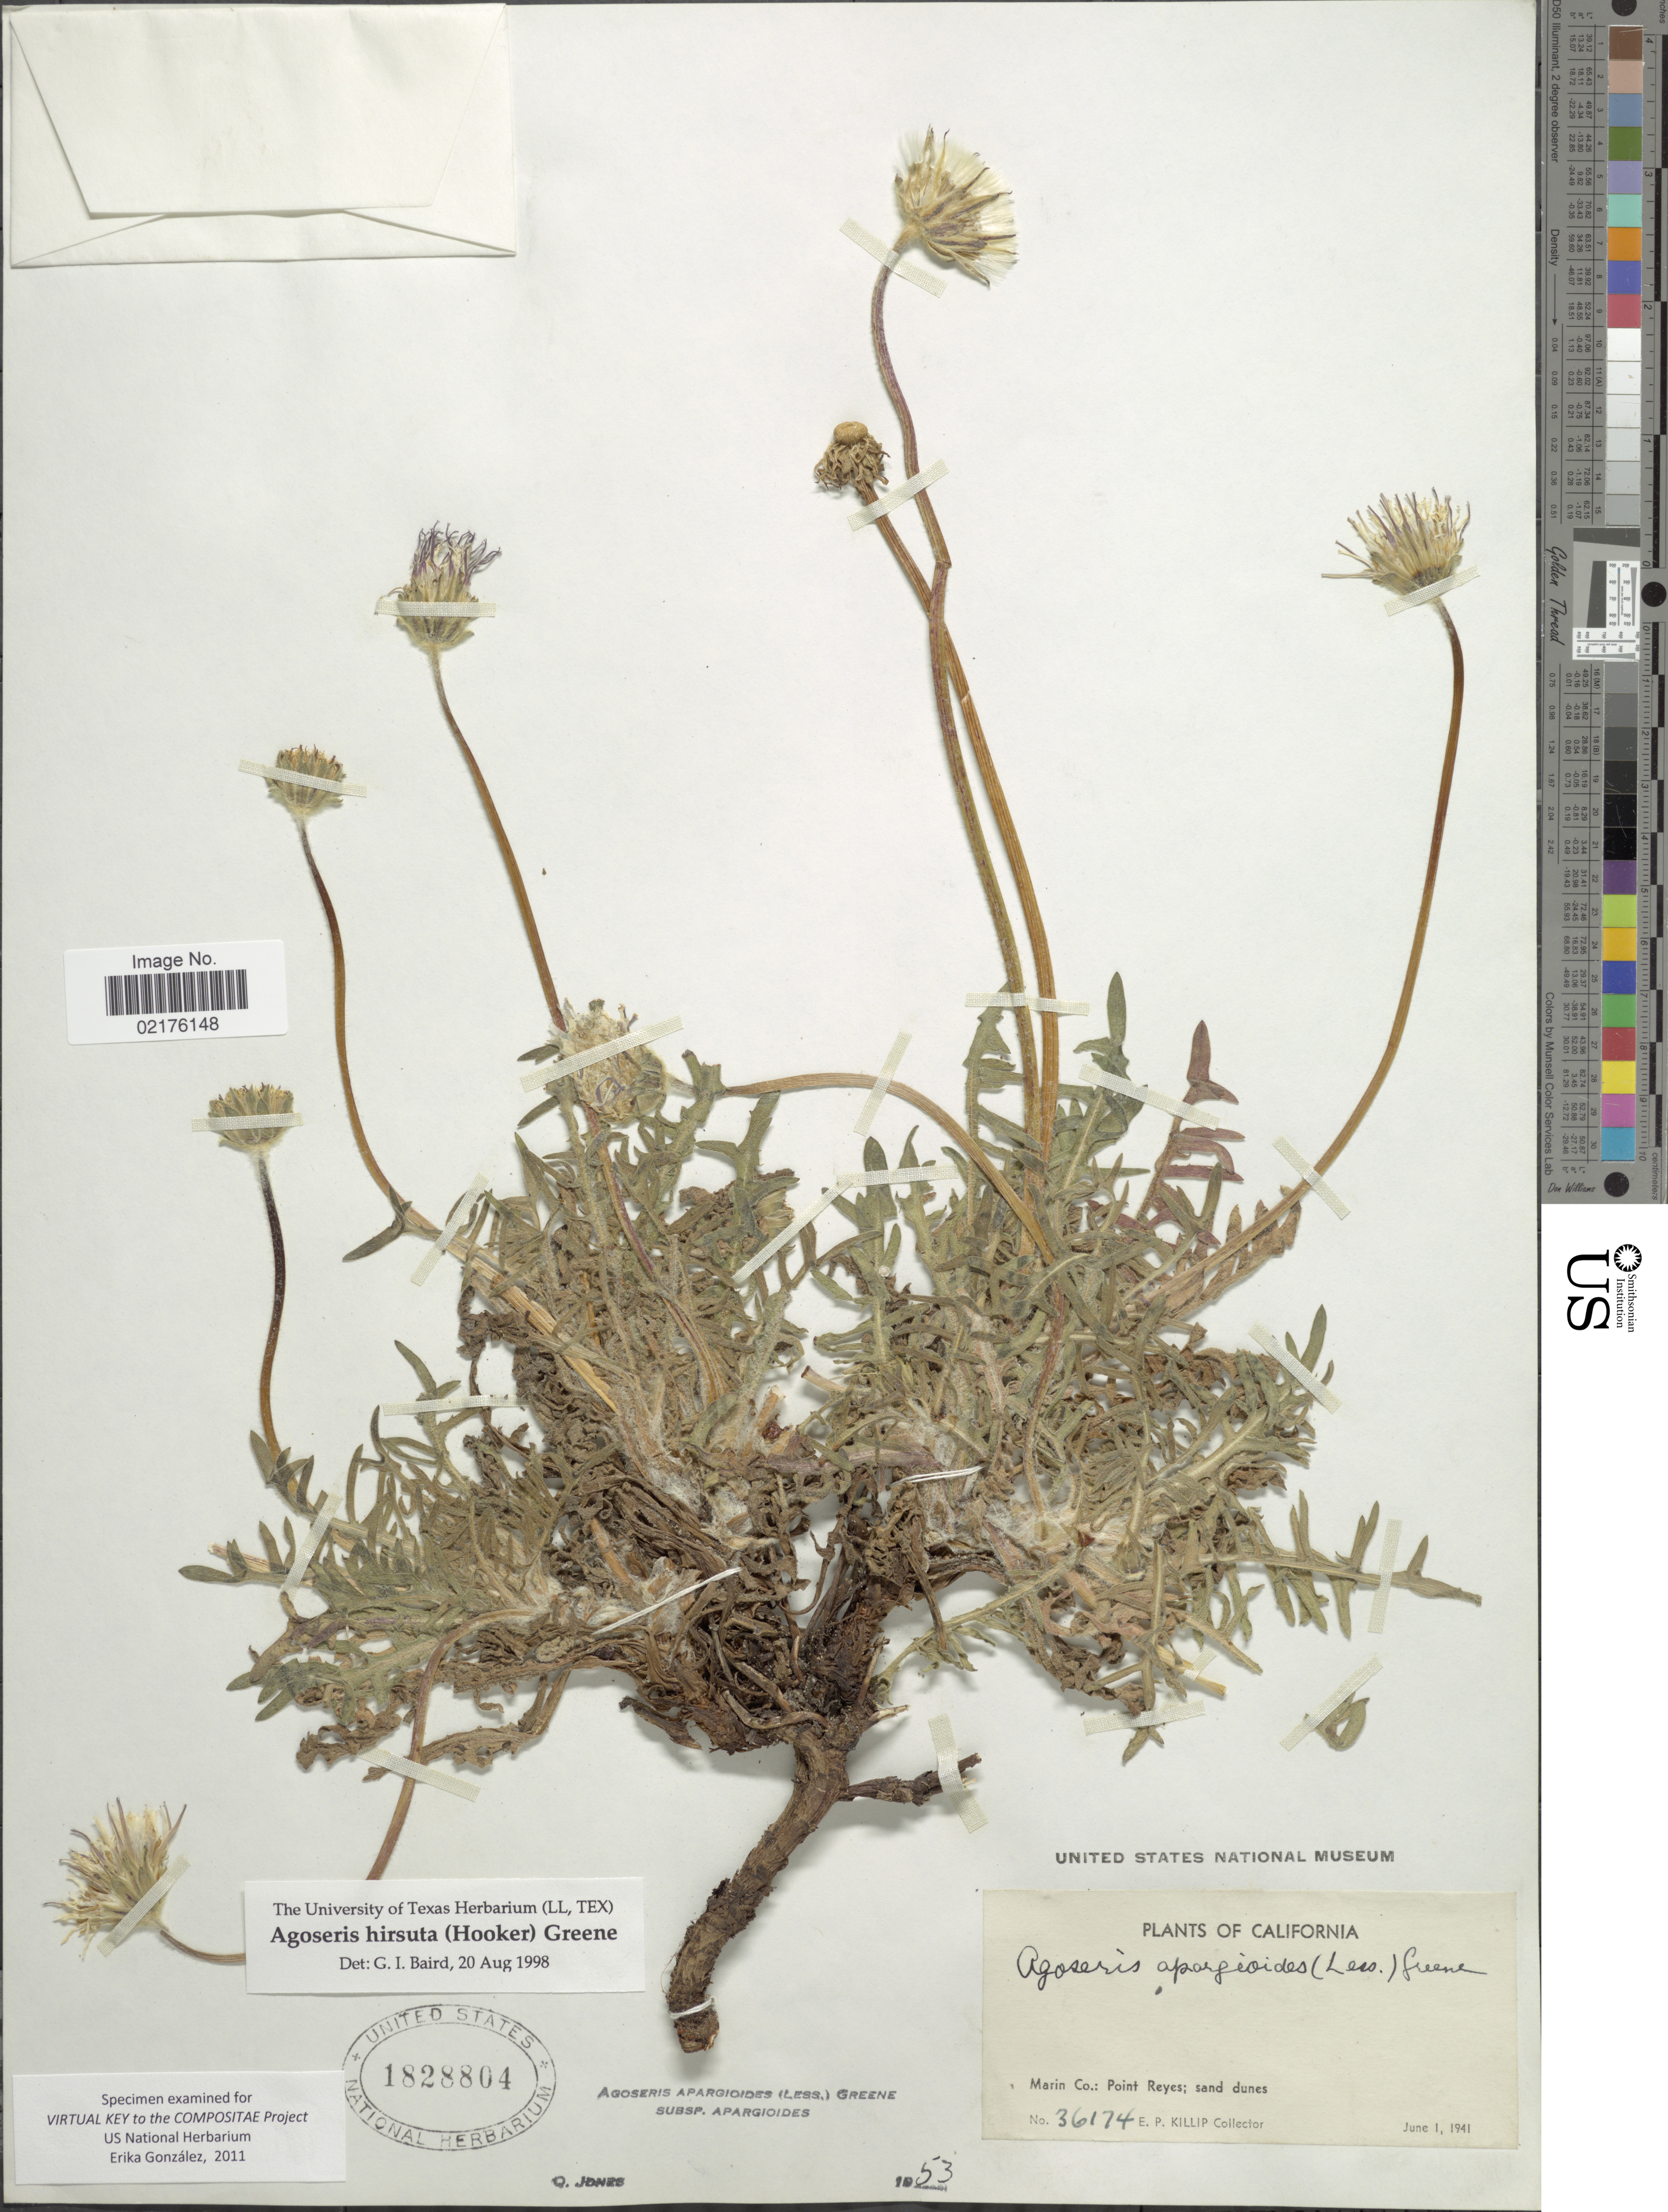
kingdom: Plantae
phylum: Tracheophyta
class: Magnoliopsida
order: Asterales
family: Asteraceae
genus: Agoseris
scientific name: Agoseris hirsuta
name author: (Hook.) Greene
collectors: E. P. Killip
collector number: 36174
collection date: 1941-06-01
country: United States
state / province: California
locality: Maruin Co.: Point Reyes, sand dunes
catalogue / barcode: US 1828804